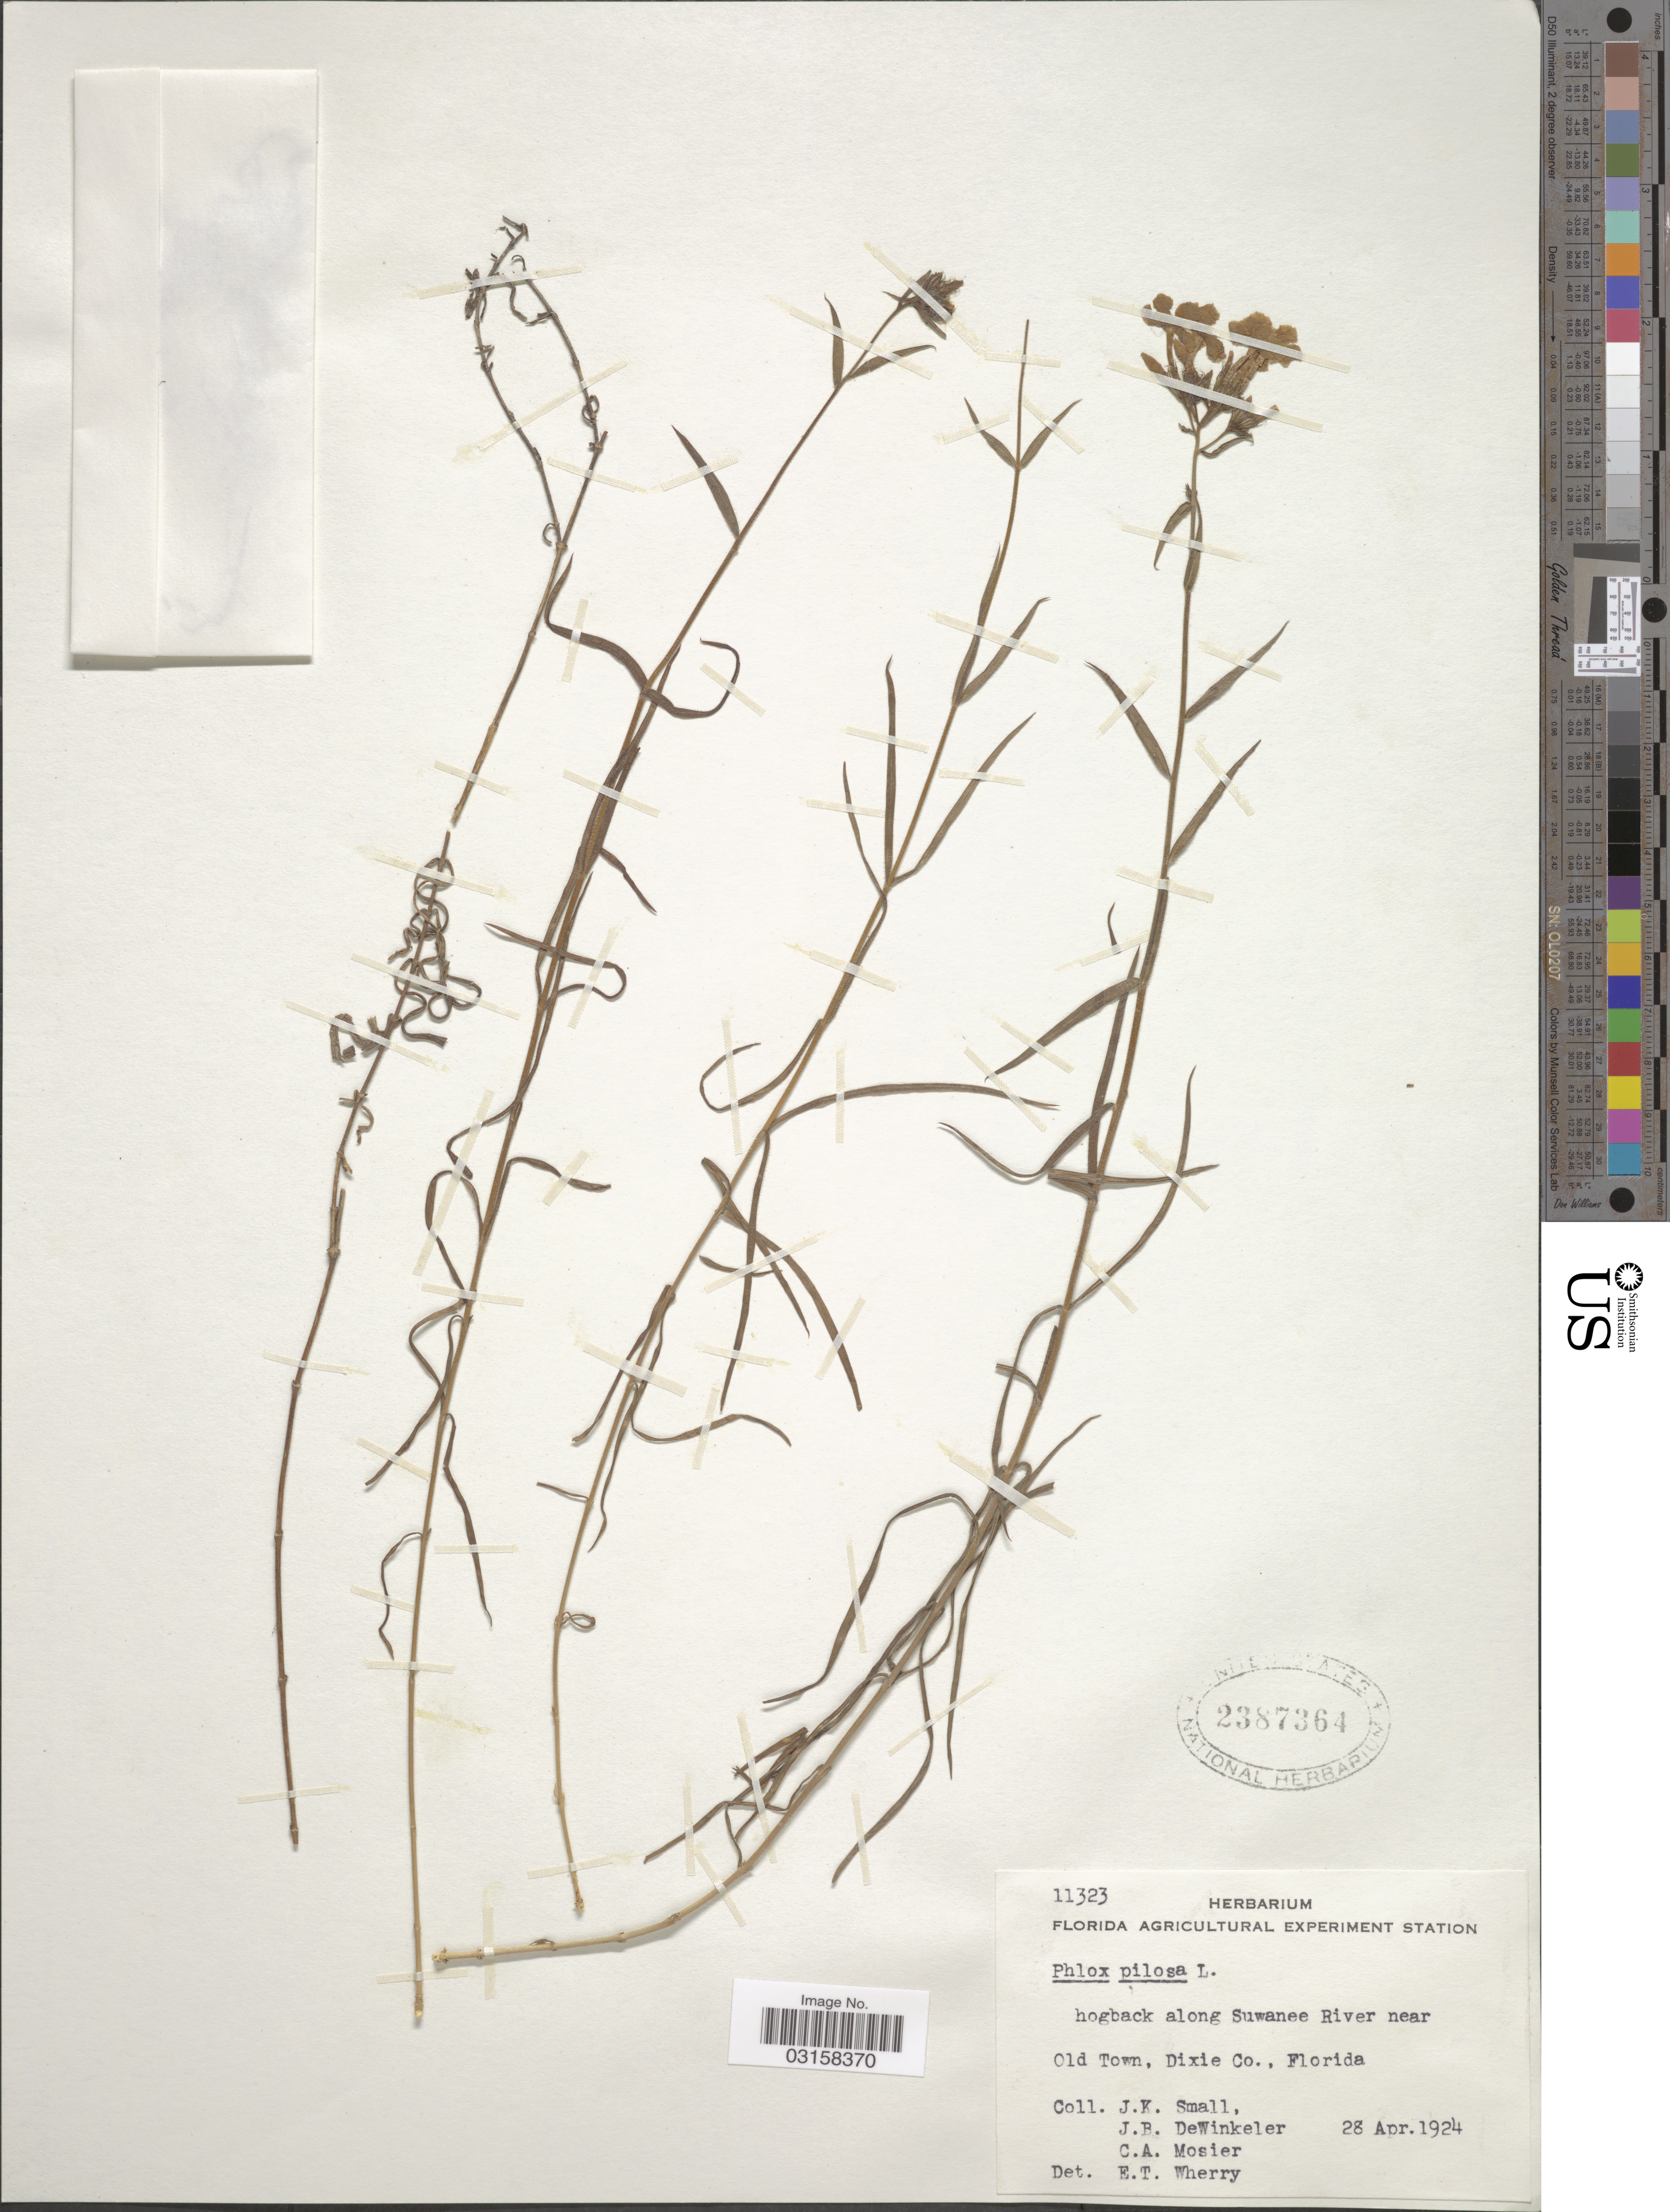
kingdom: Plantae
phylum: Tracheophyta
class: Magnoliopsida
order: Ericales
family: Polemoniaceae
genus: Phlox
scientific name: Phlox pilosa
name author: L.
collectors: J. K. Small, J. B. Dewinkeler & C. A. Mosier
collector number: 11323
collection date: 1924-04-28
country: United States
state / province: Florida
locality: Hogback along Suwanee River near Old Town, Dixie Co.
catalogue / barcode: US 2387364